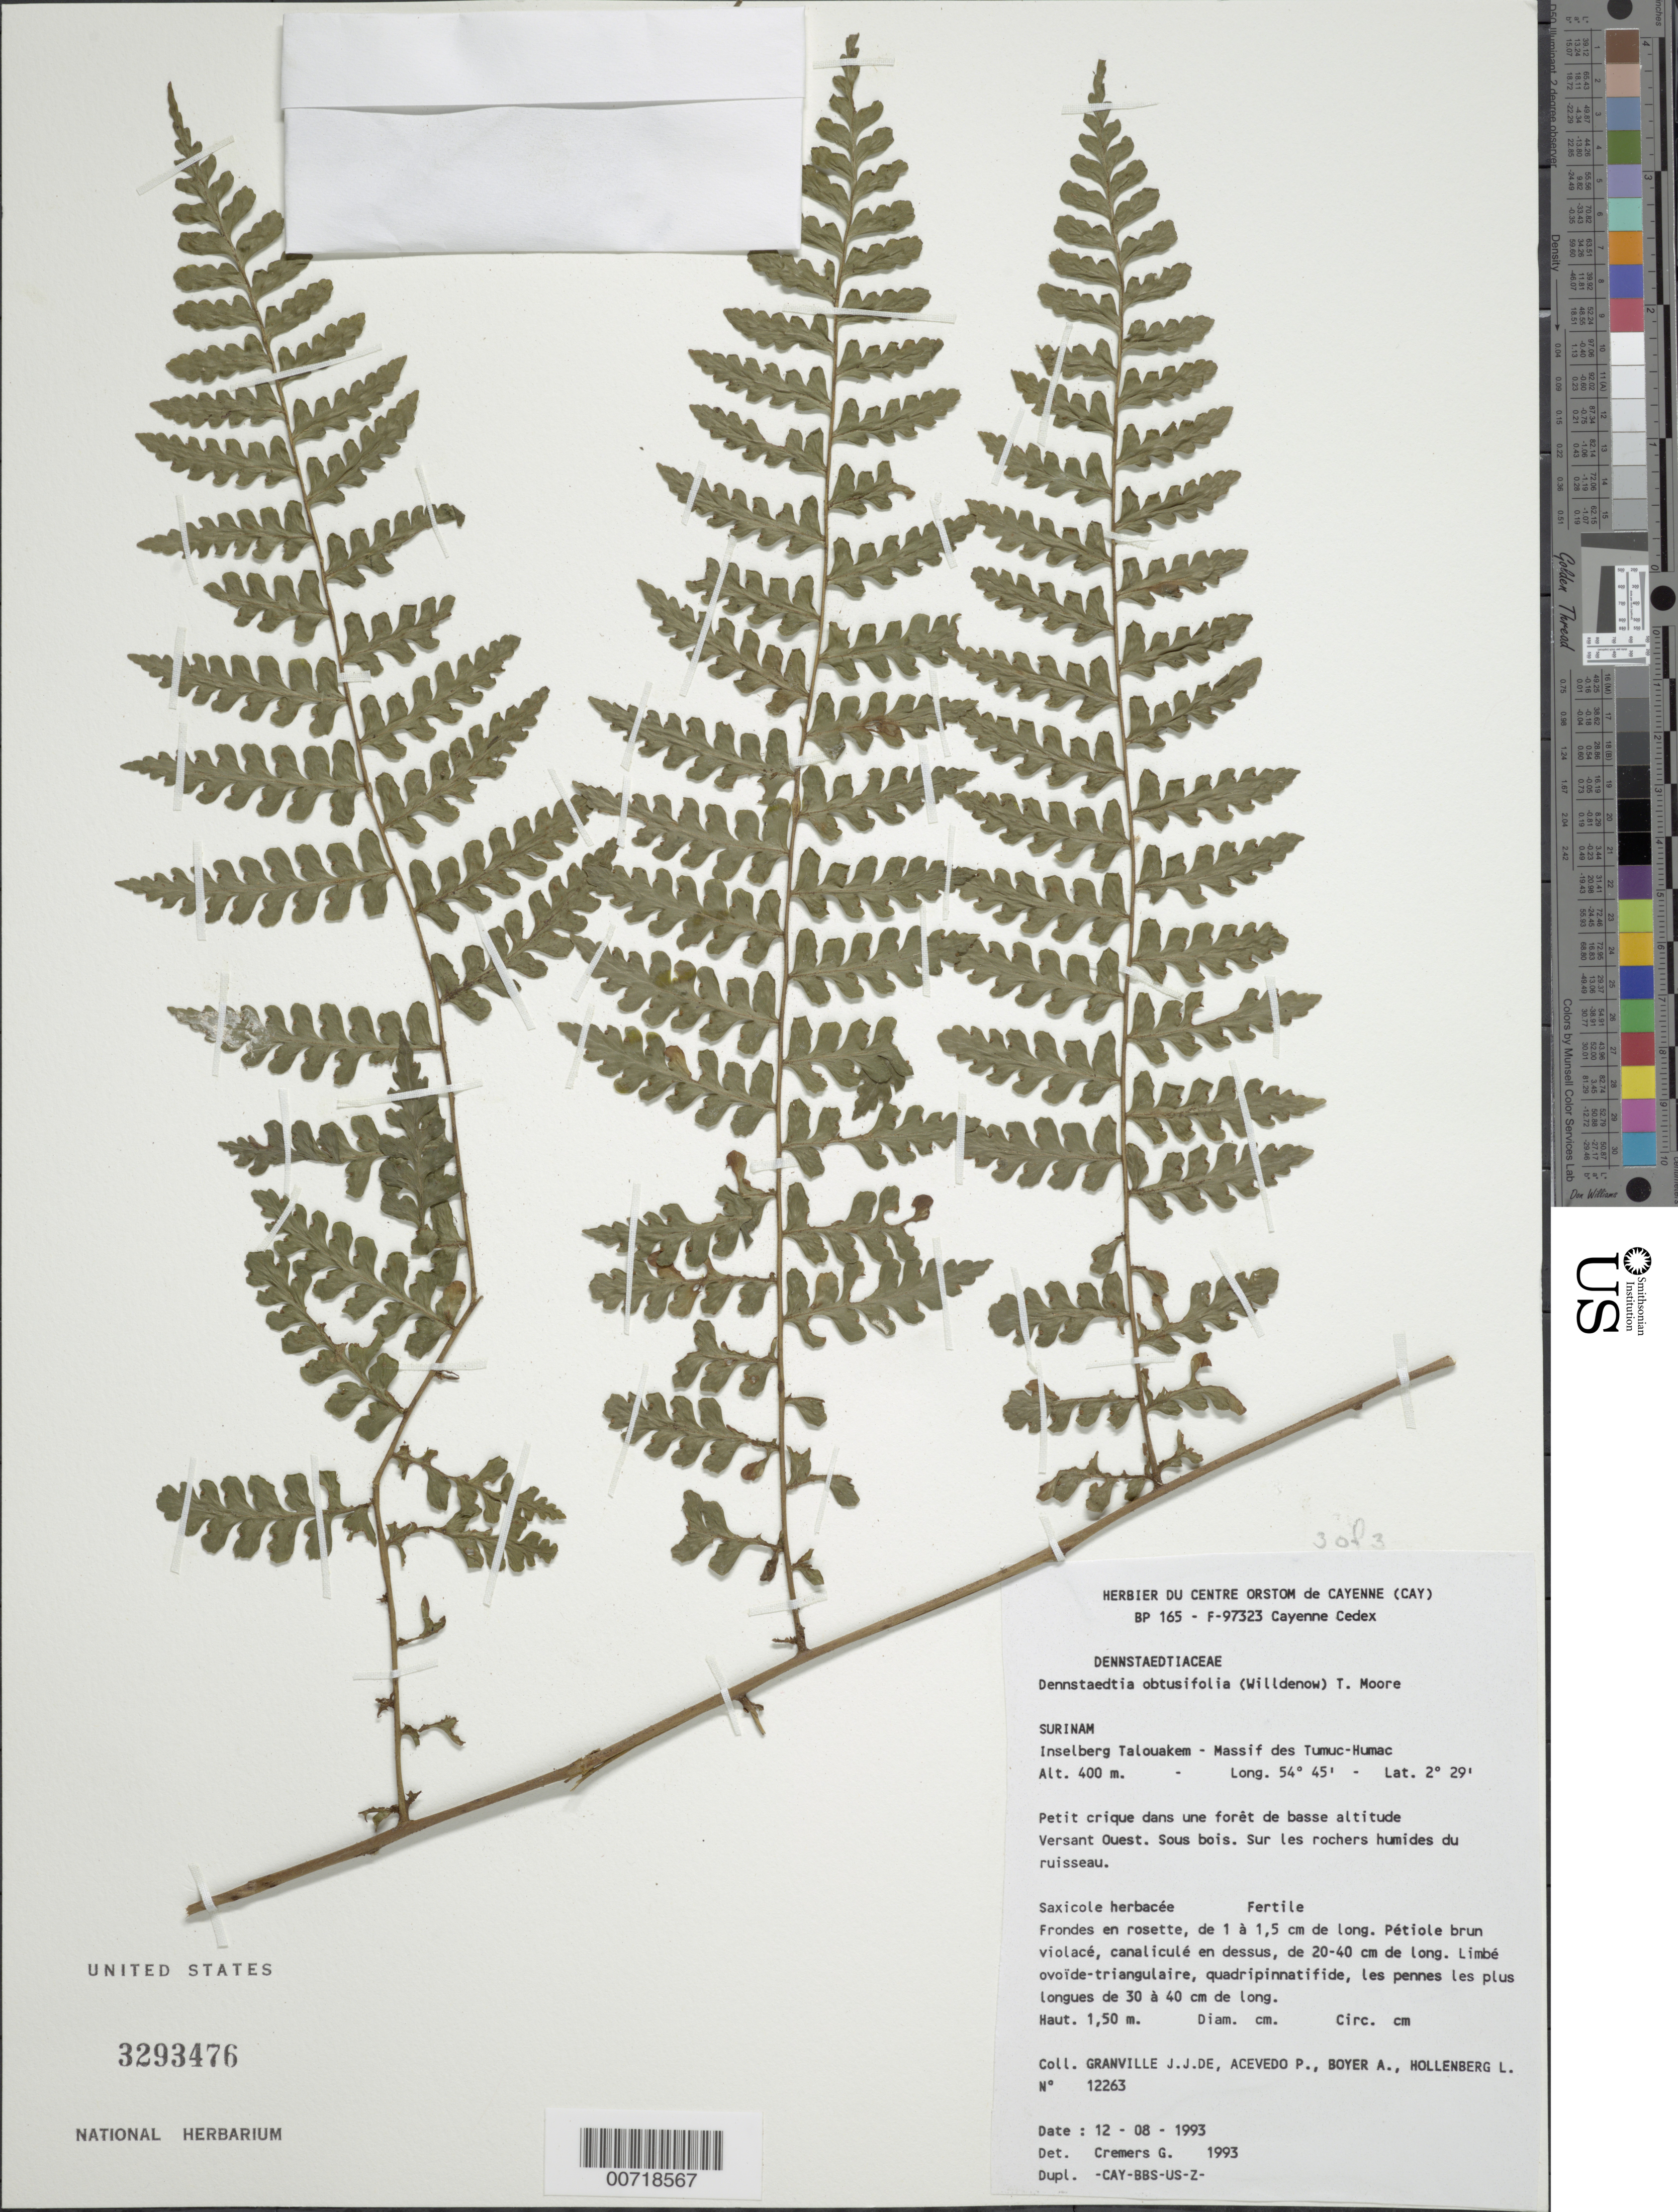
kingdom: Plantae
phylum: Tracheophyta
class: Polypodiopsida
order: Polypodiales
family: Dennstaedtiaceae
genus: Dennstaedtia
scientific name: Dennstaedtia dissecta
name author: (Sw.) T. Moore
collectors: J.-J. de Granville, P. Acevedo-Rodr., A. Boyer & L. Hollenberg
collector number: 12263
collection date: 1993-08-12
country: Suriname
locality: Inselberg Taloukaem - Massif des Tumuc - Humac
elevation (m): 400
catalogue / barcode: US 3293476